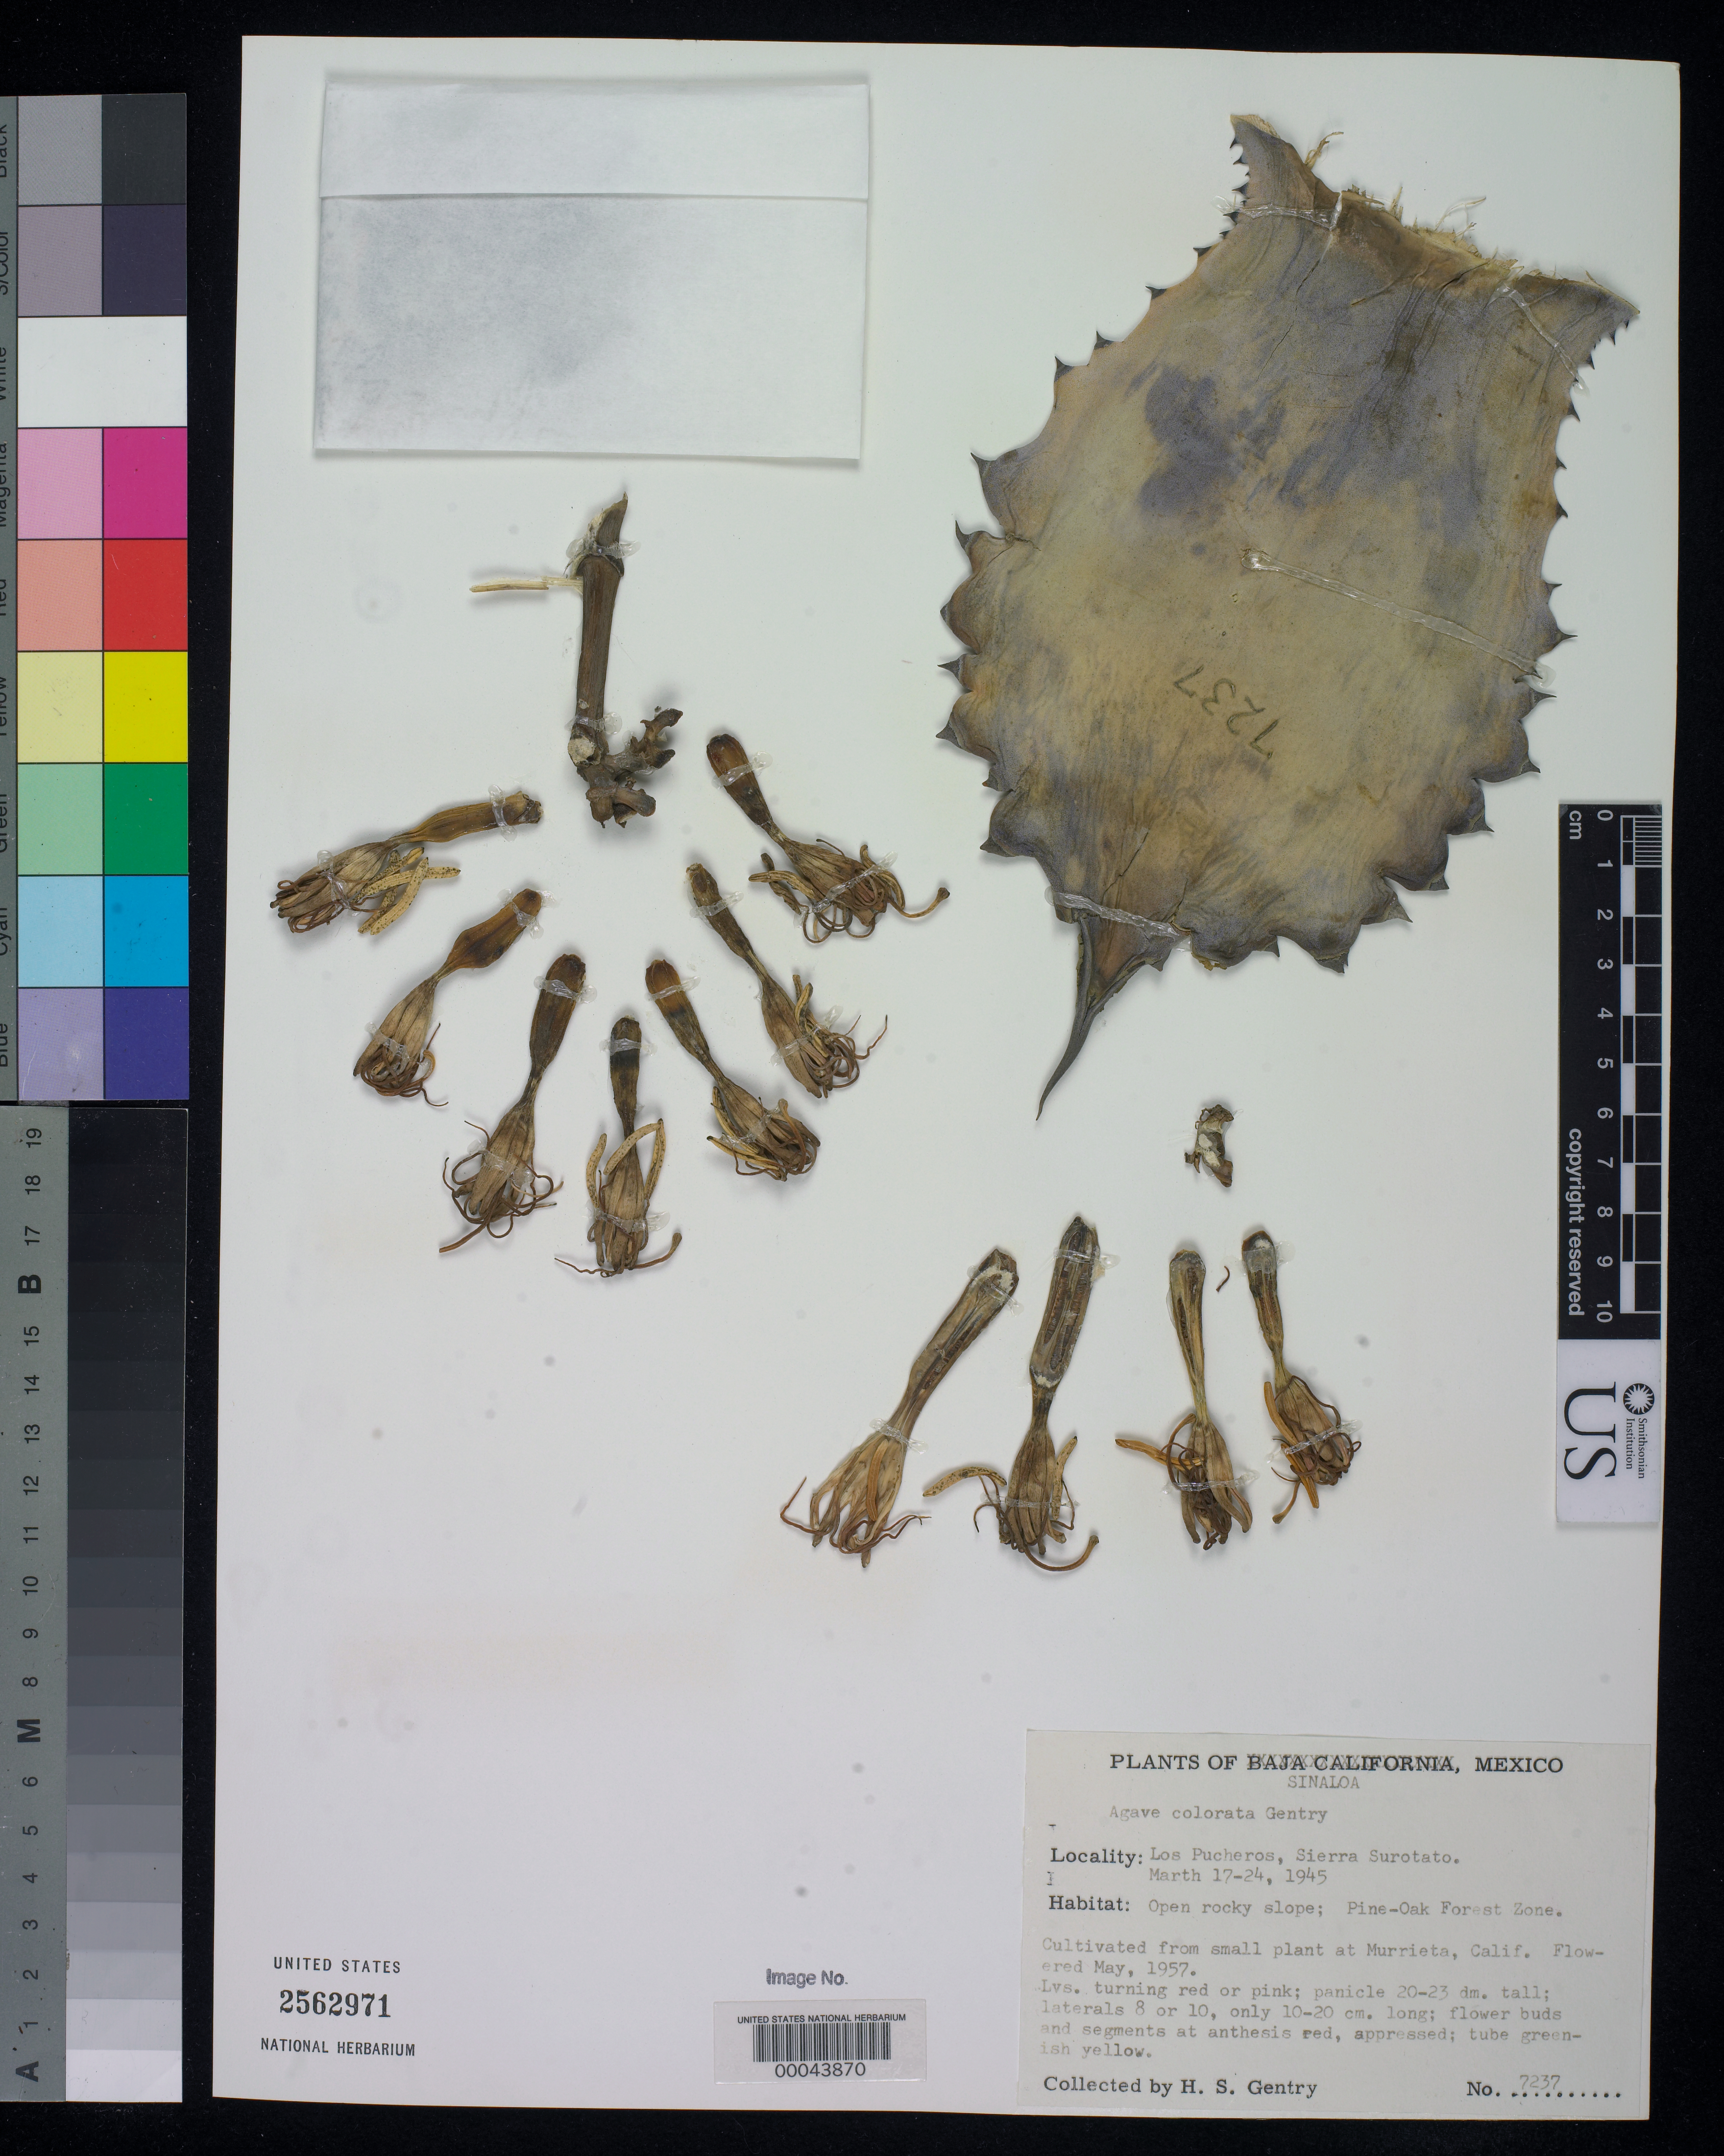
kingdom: Plantae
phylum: Tracheophyta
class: Liliopsida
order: Asparagales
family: Asparagaceae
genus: Agave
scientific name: Agave colorata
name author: Gentry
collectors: H. S. Gentry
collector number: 7237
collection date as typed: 17 Mar 1945 to 24 Mar 1945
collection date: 1945-03-17/1945-03-24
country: Mexico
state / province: Sinaloa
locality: Los pucheros, sierra surotato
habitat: Open rocky slope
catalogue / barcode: US 2562971